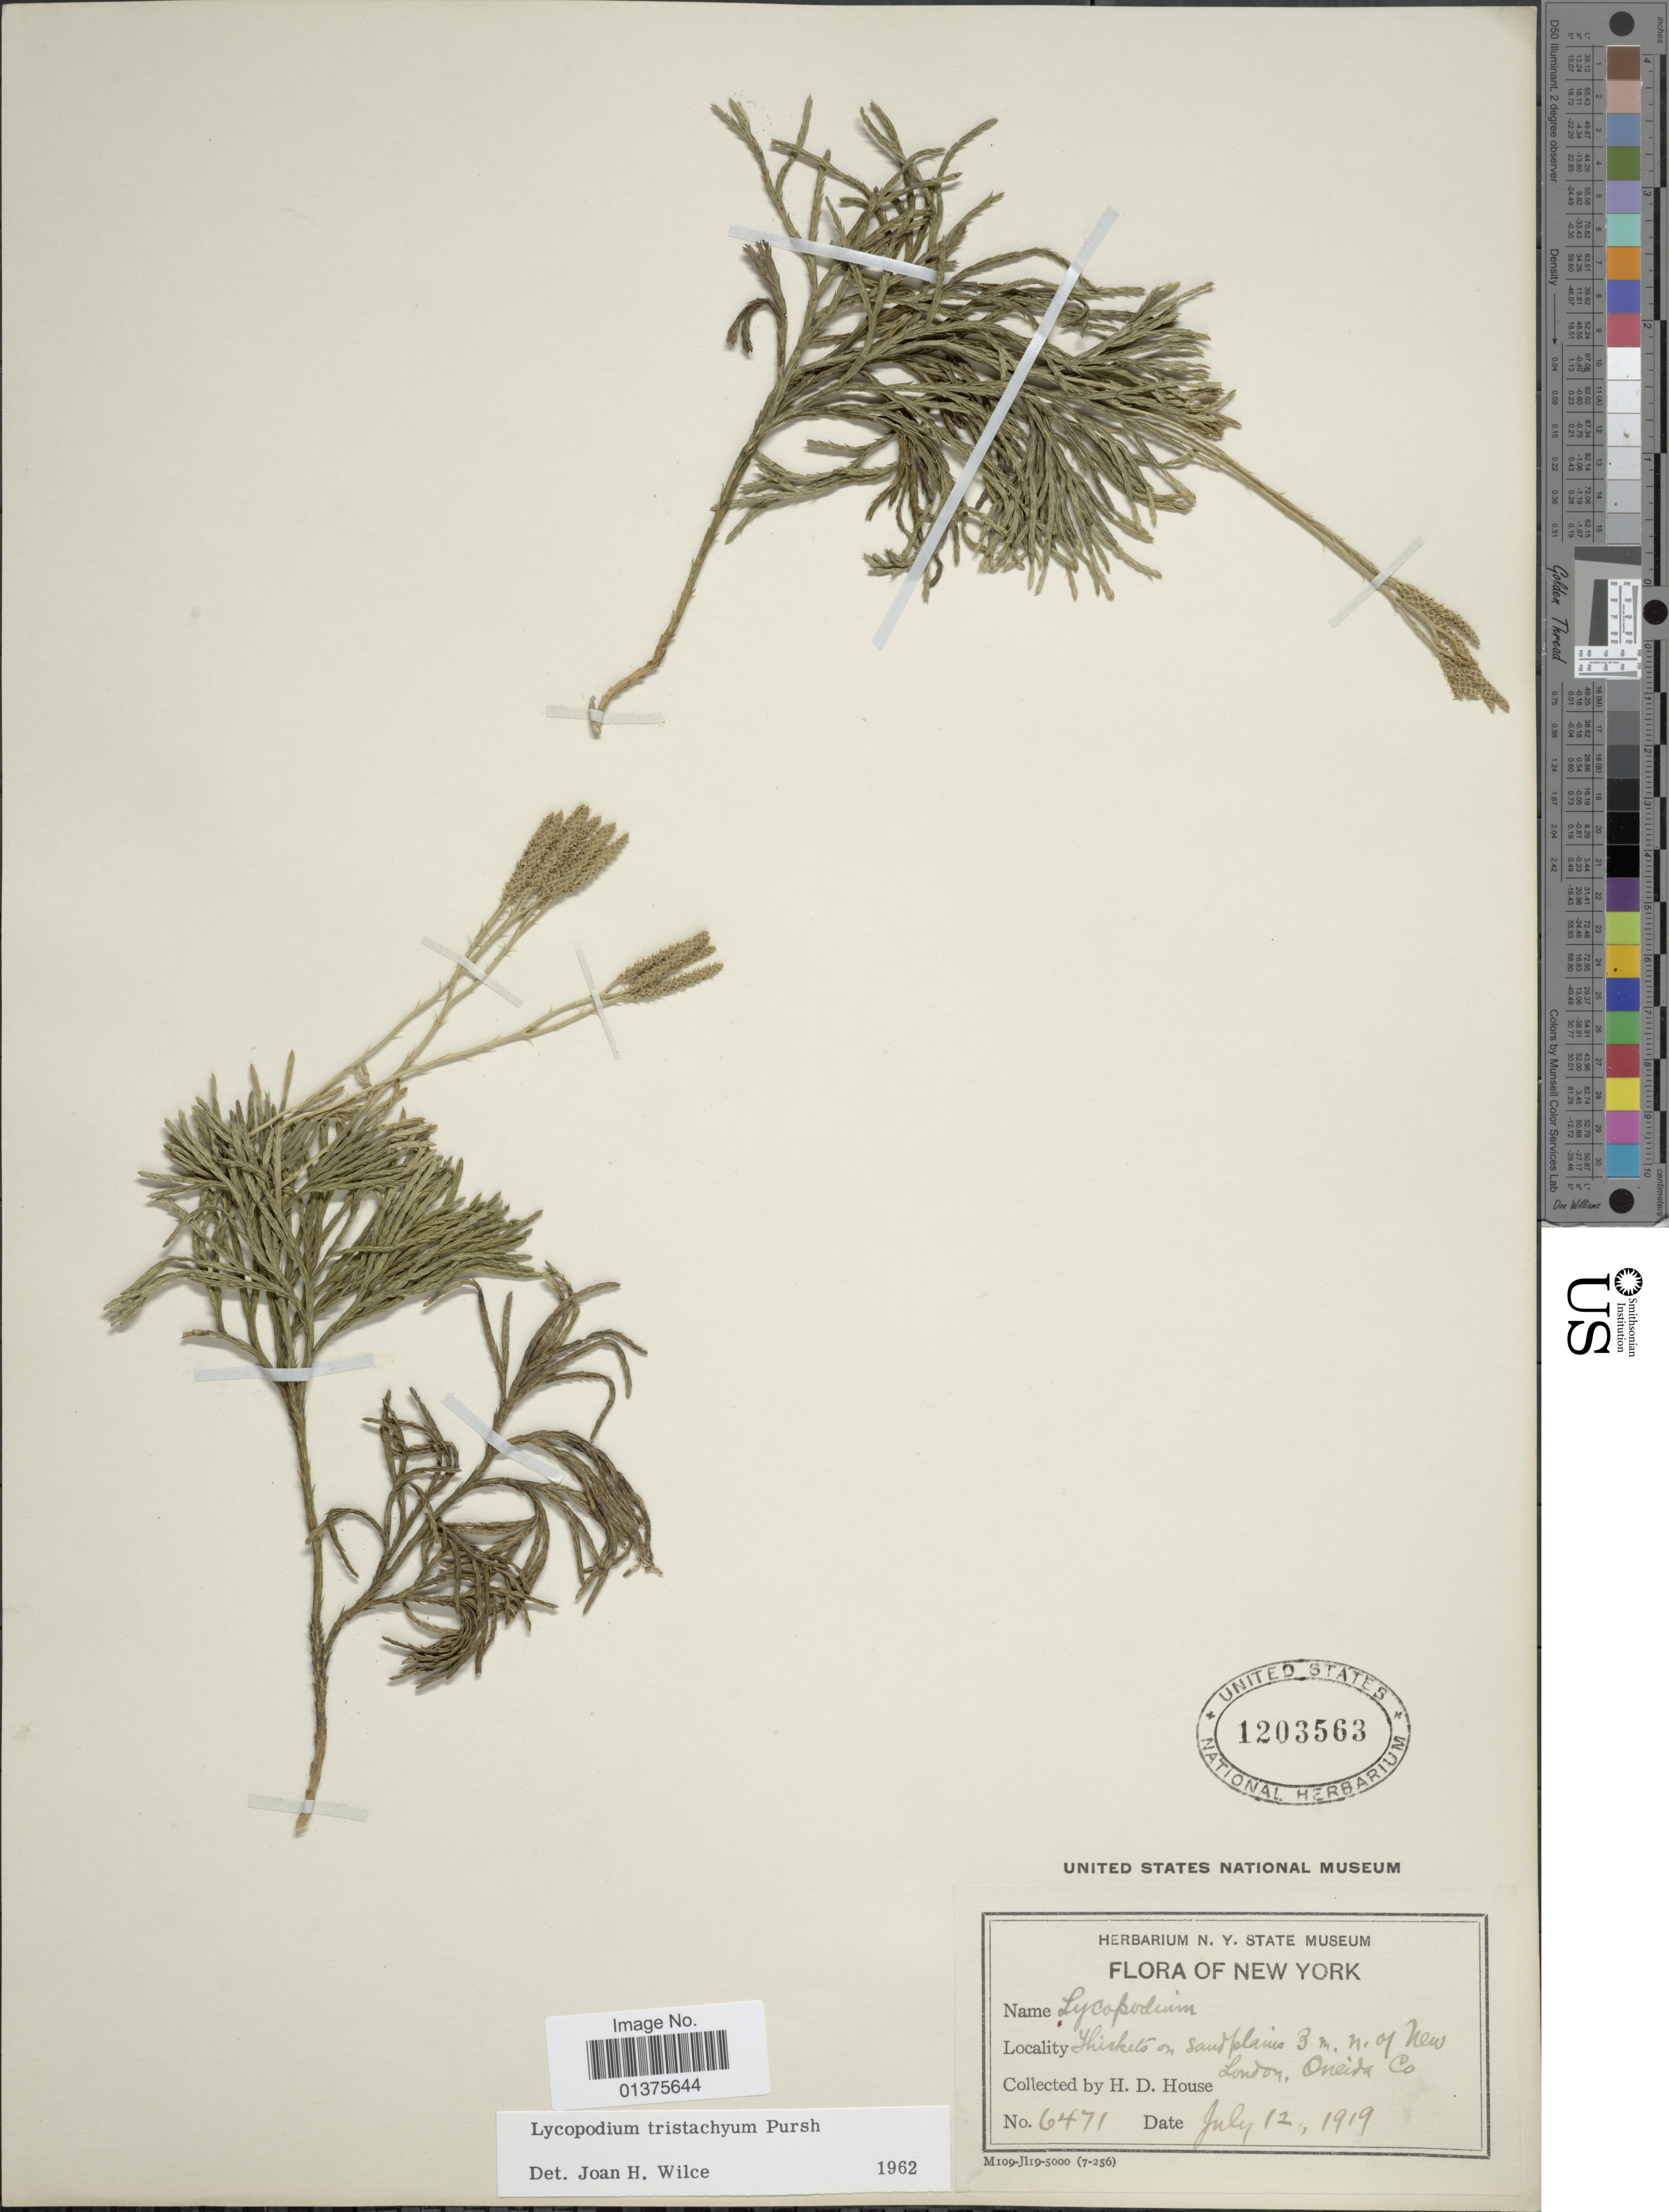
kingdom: Plantae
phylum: Tracheophyta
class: Lycopodiopsida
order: Lycopodiales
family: Lycopodiaceae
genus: Diphasiastrum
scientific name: Diphasiastrum tristachyum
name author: (Pursh) Holub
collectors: H. D. House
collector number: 6471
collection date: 1919-07-12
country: United States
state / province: New York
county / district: Oneida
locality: Thickets on sandplains 3m N of New London, Oneida Co.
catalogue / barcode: US 1203563